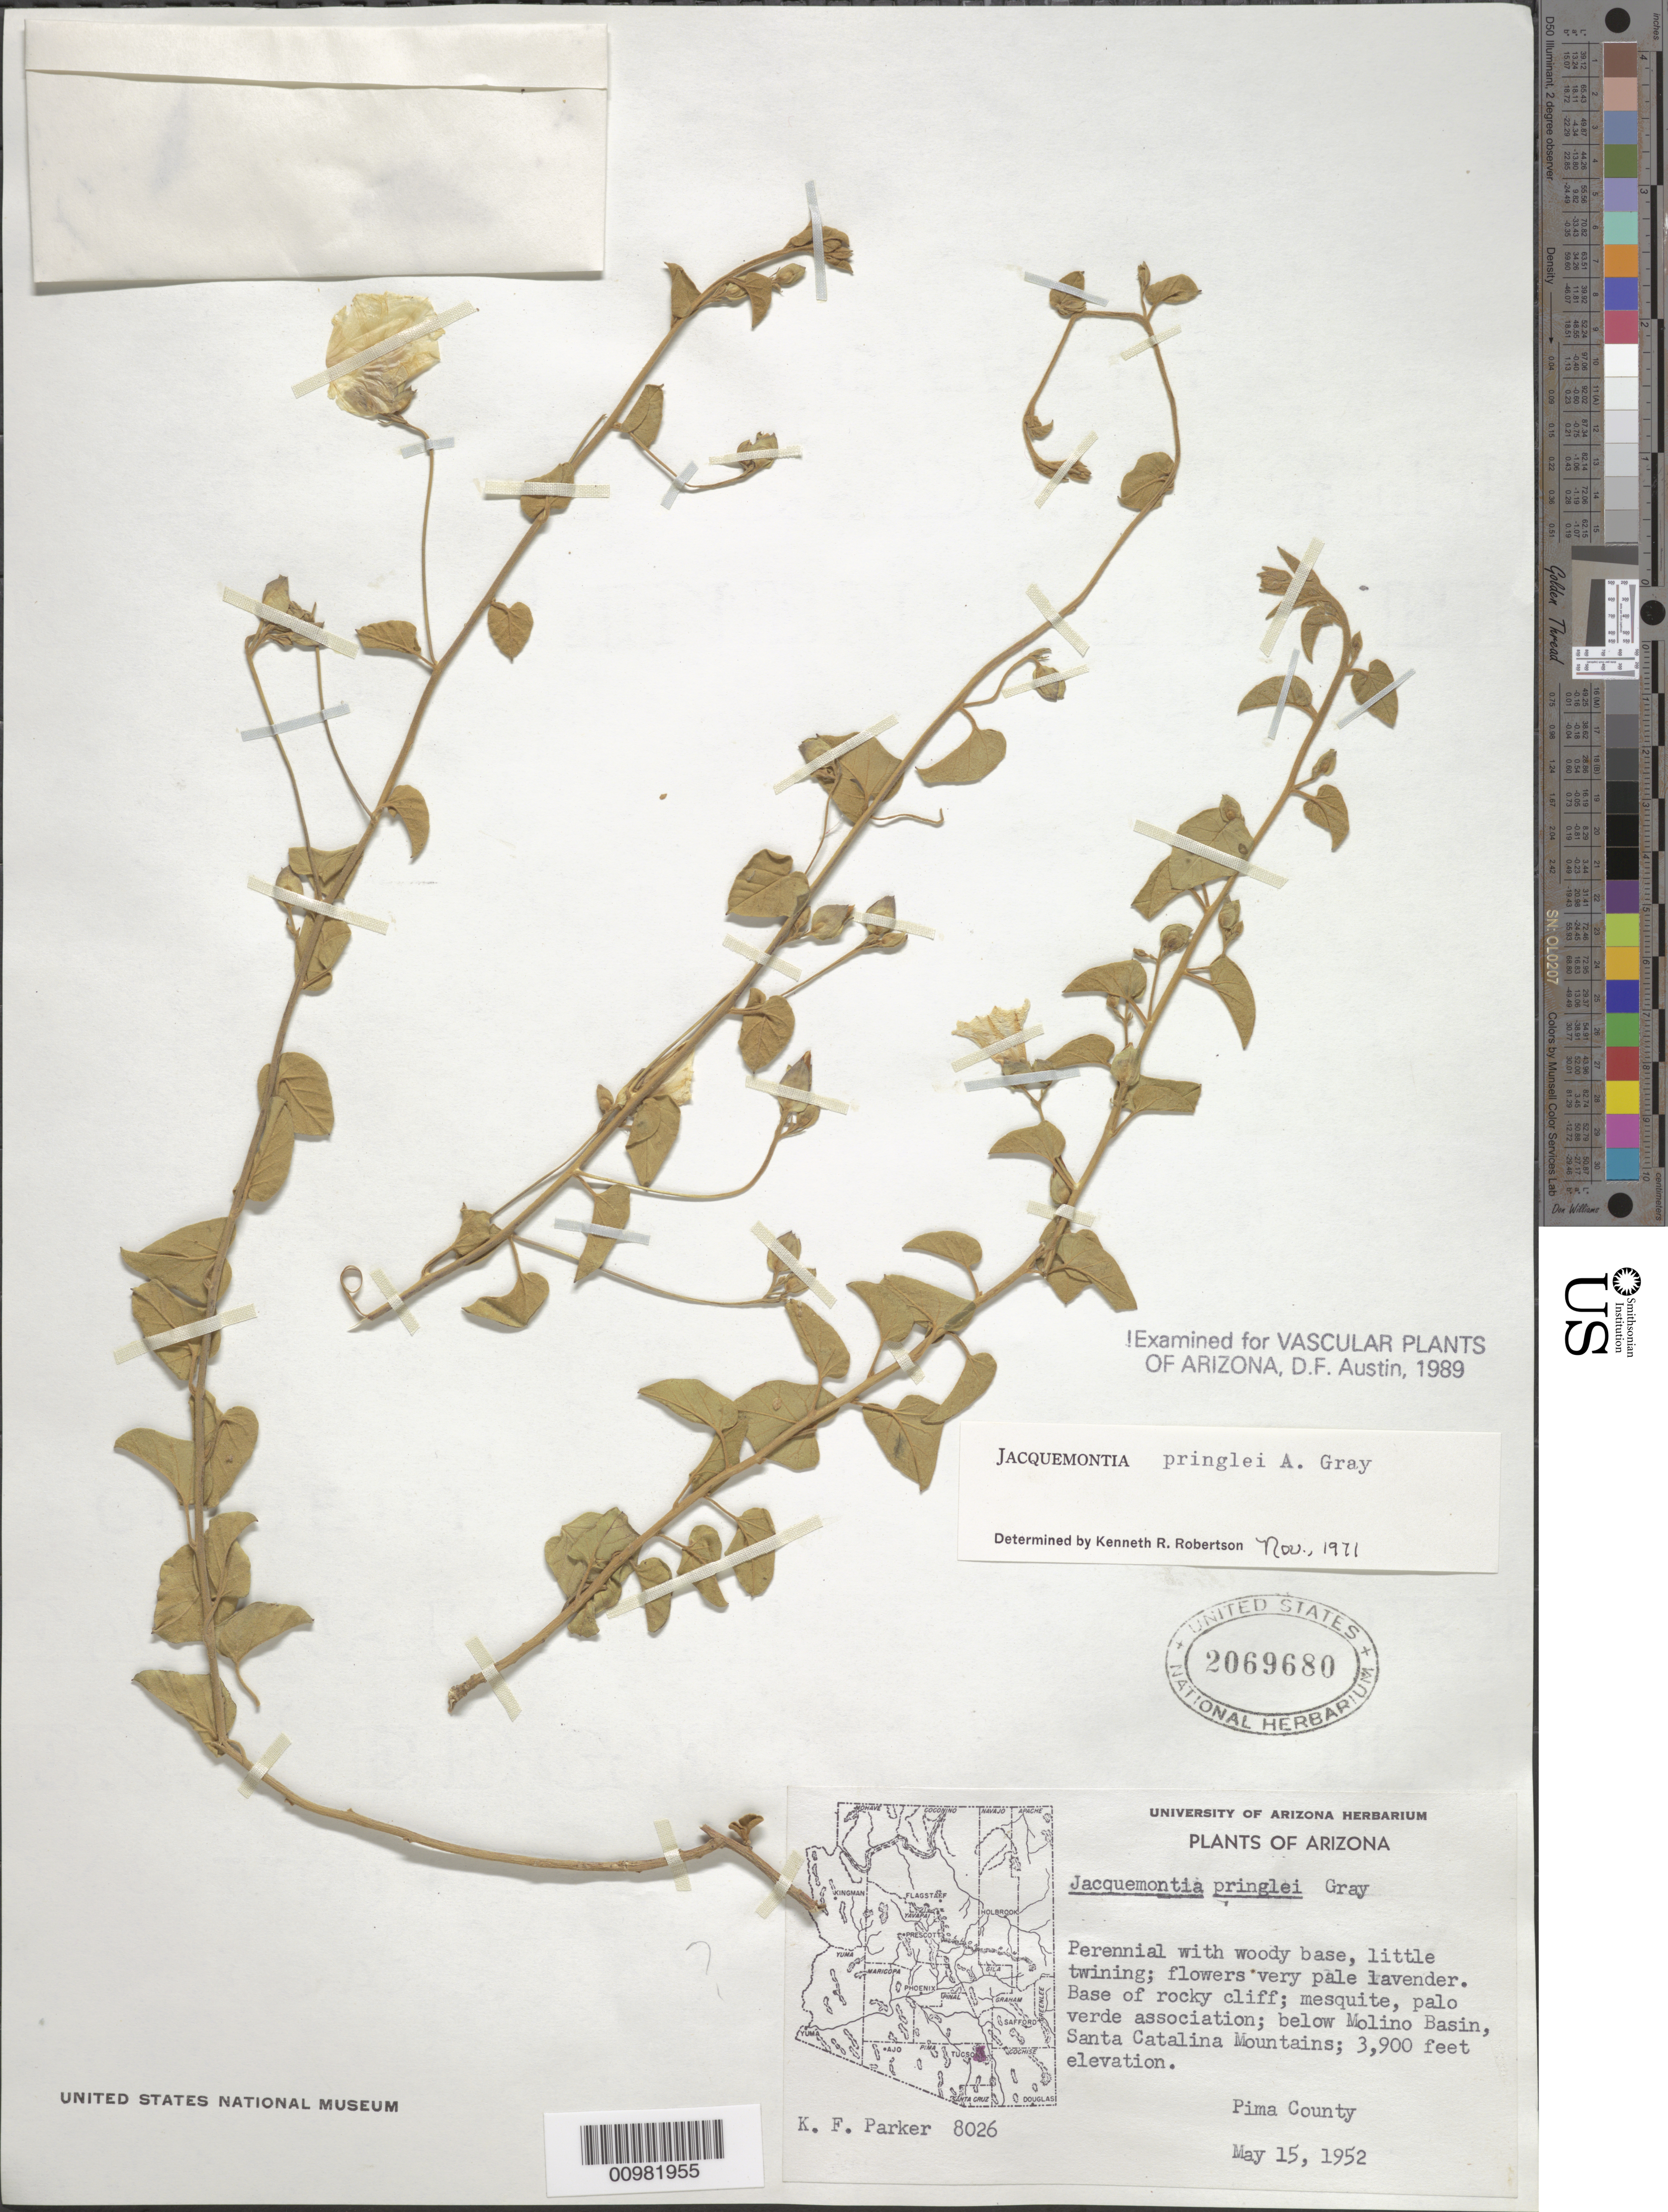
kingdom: Plantae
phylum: Tracheophyta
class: Magnoliopsida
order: Solanales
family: Convolvulaceae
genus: Jacquemontia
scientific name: Jacquemontia pringlei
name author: A. Gray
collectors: K. F. Parker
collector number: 8026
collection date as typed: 15 May 1952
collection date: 1952-05-15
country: United States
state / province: Arizona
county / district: Pima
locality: below Molino Basin; Santa Catalina Mts.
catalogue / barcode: US 2069680